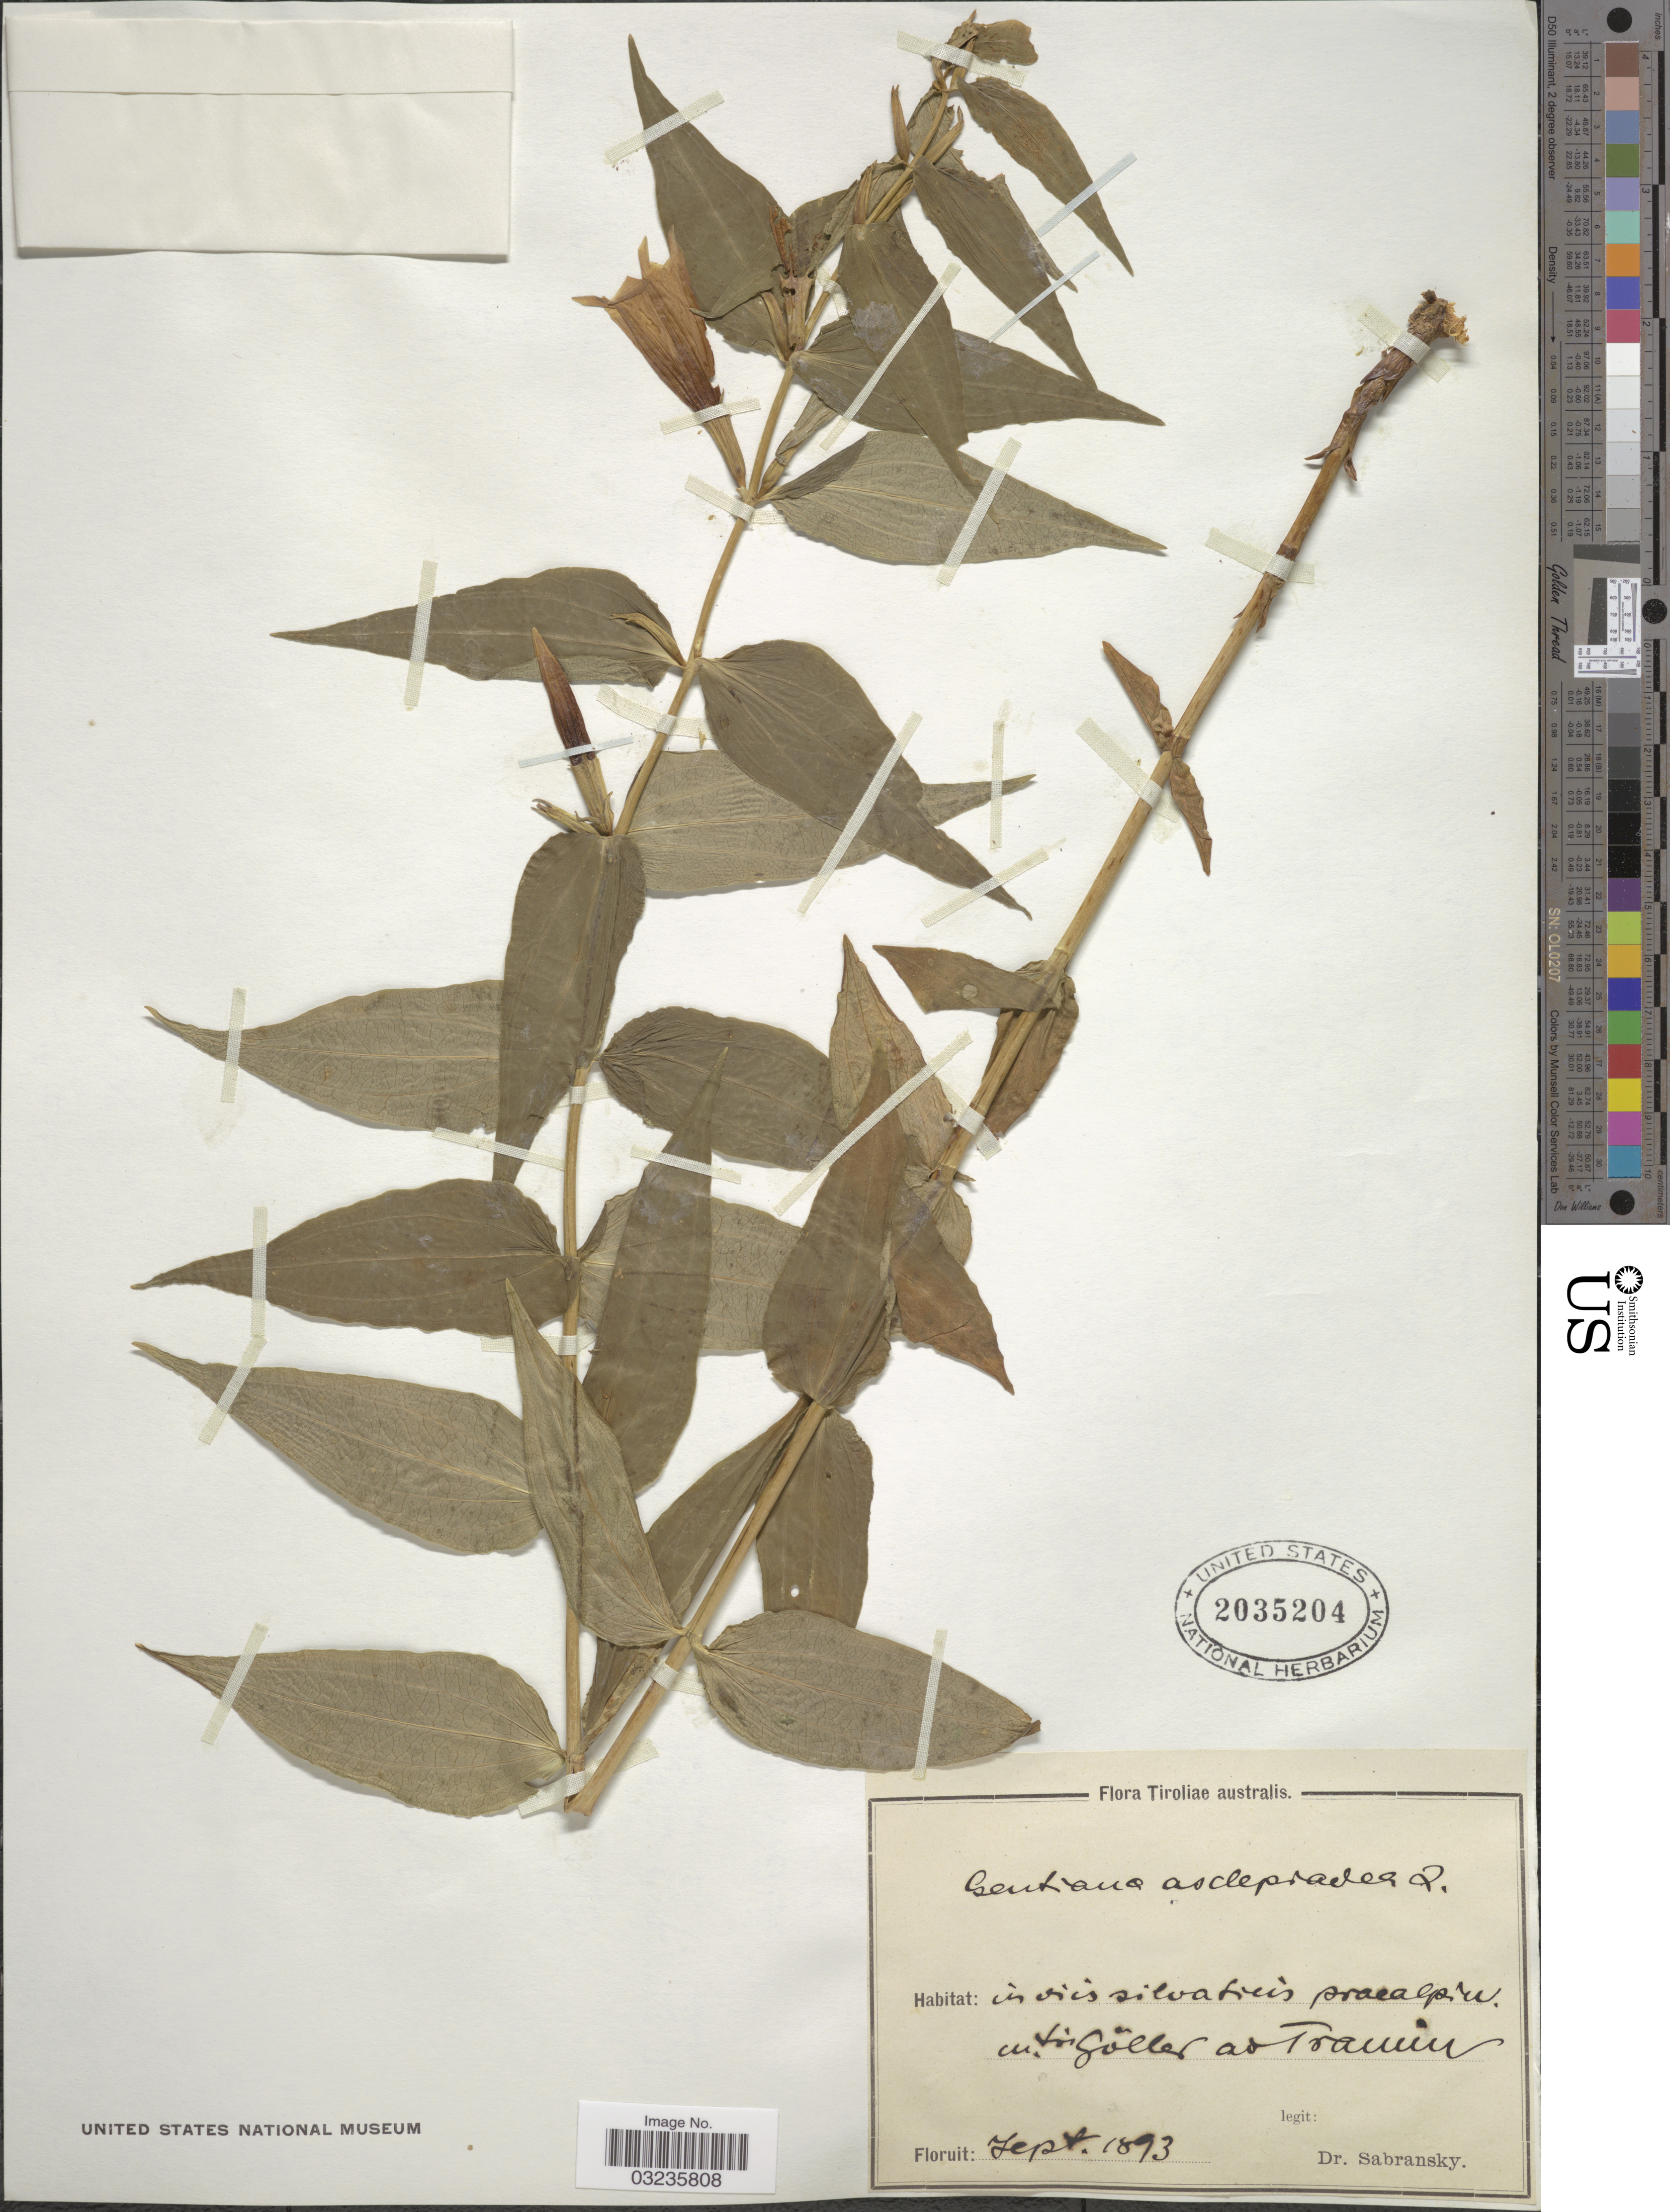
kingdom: Plantae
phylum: Tracheophyta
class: Magnoliopsida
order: Gentianales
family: Gentianaceae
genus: Gentiana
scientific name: Gentiana asclepiadea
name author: L.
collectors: Sabransky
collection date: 1893-09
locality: Tiroliae australis. In vics silvatcis oracalp. u uitis Göller ad Trauun. [interpreted]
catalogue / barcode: US 2035204